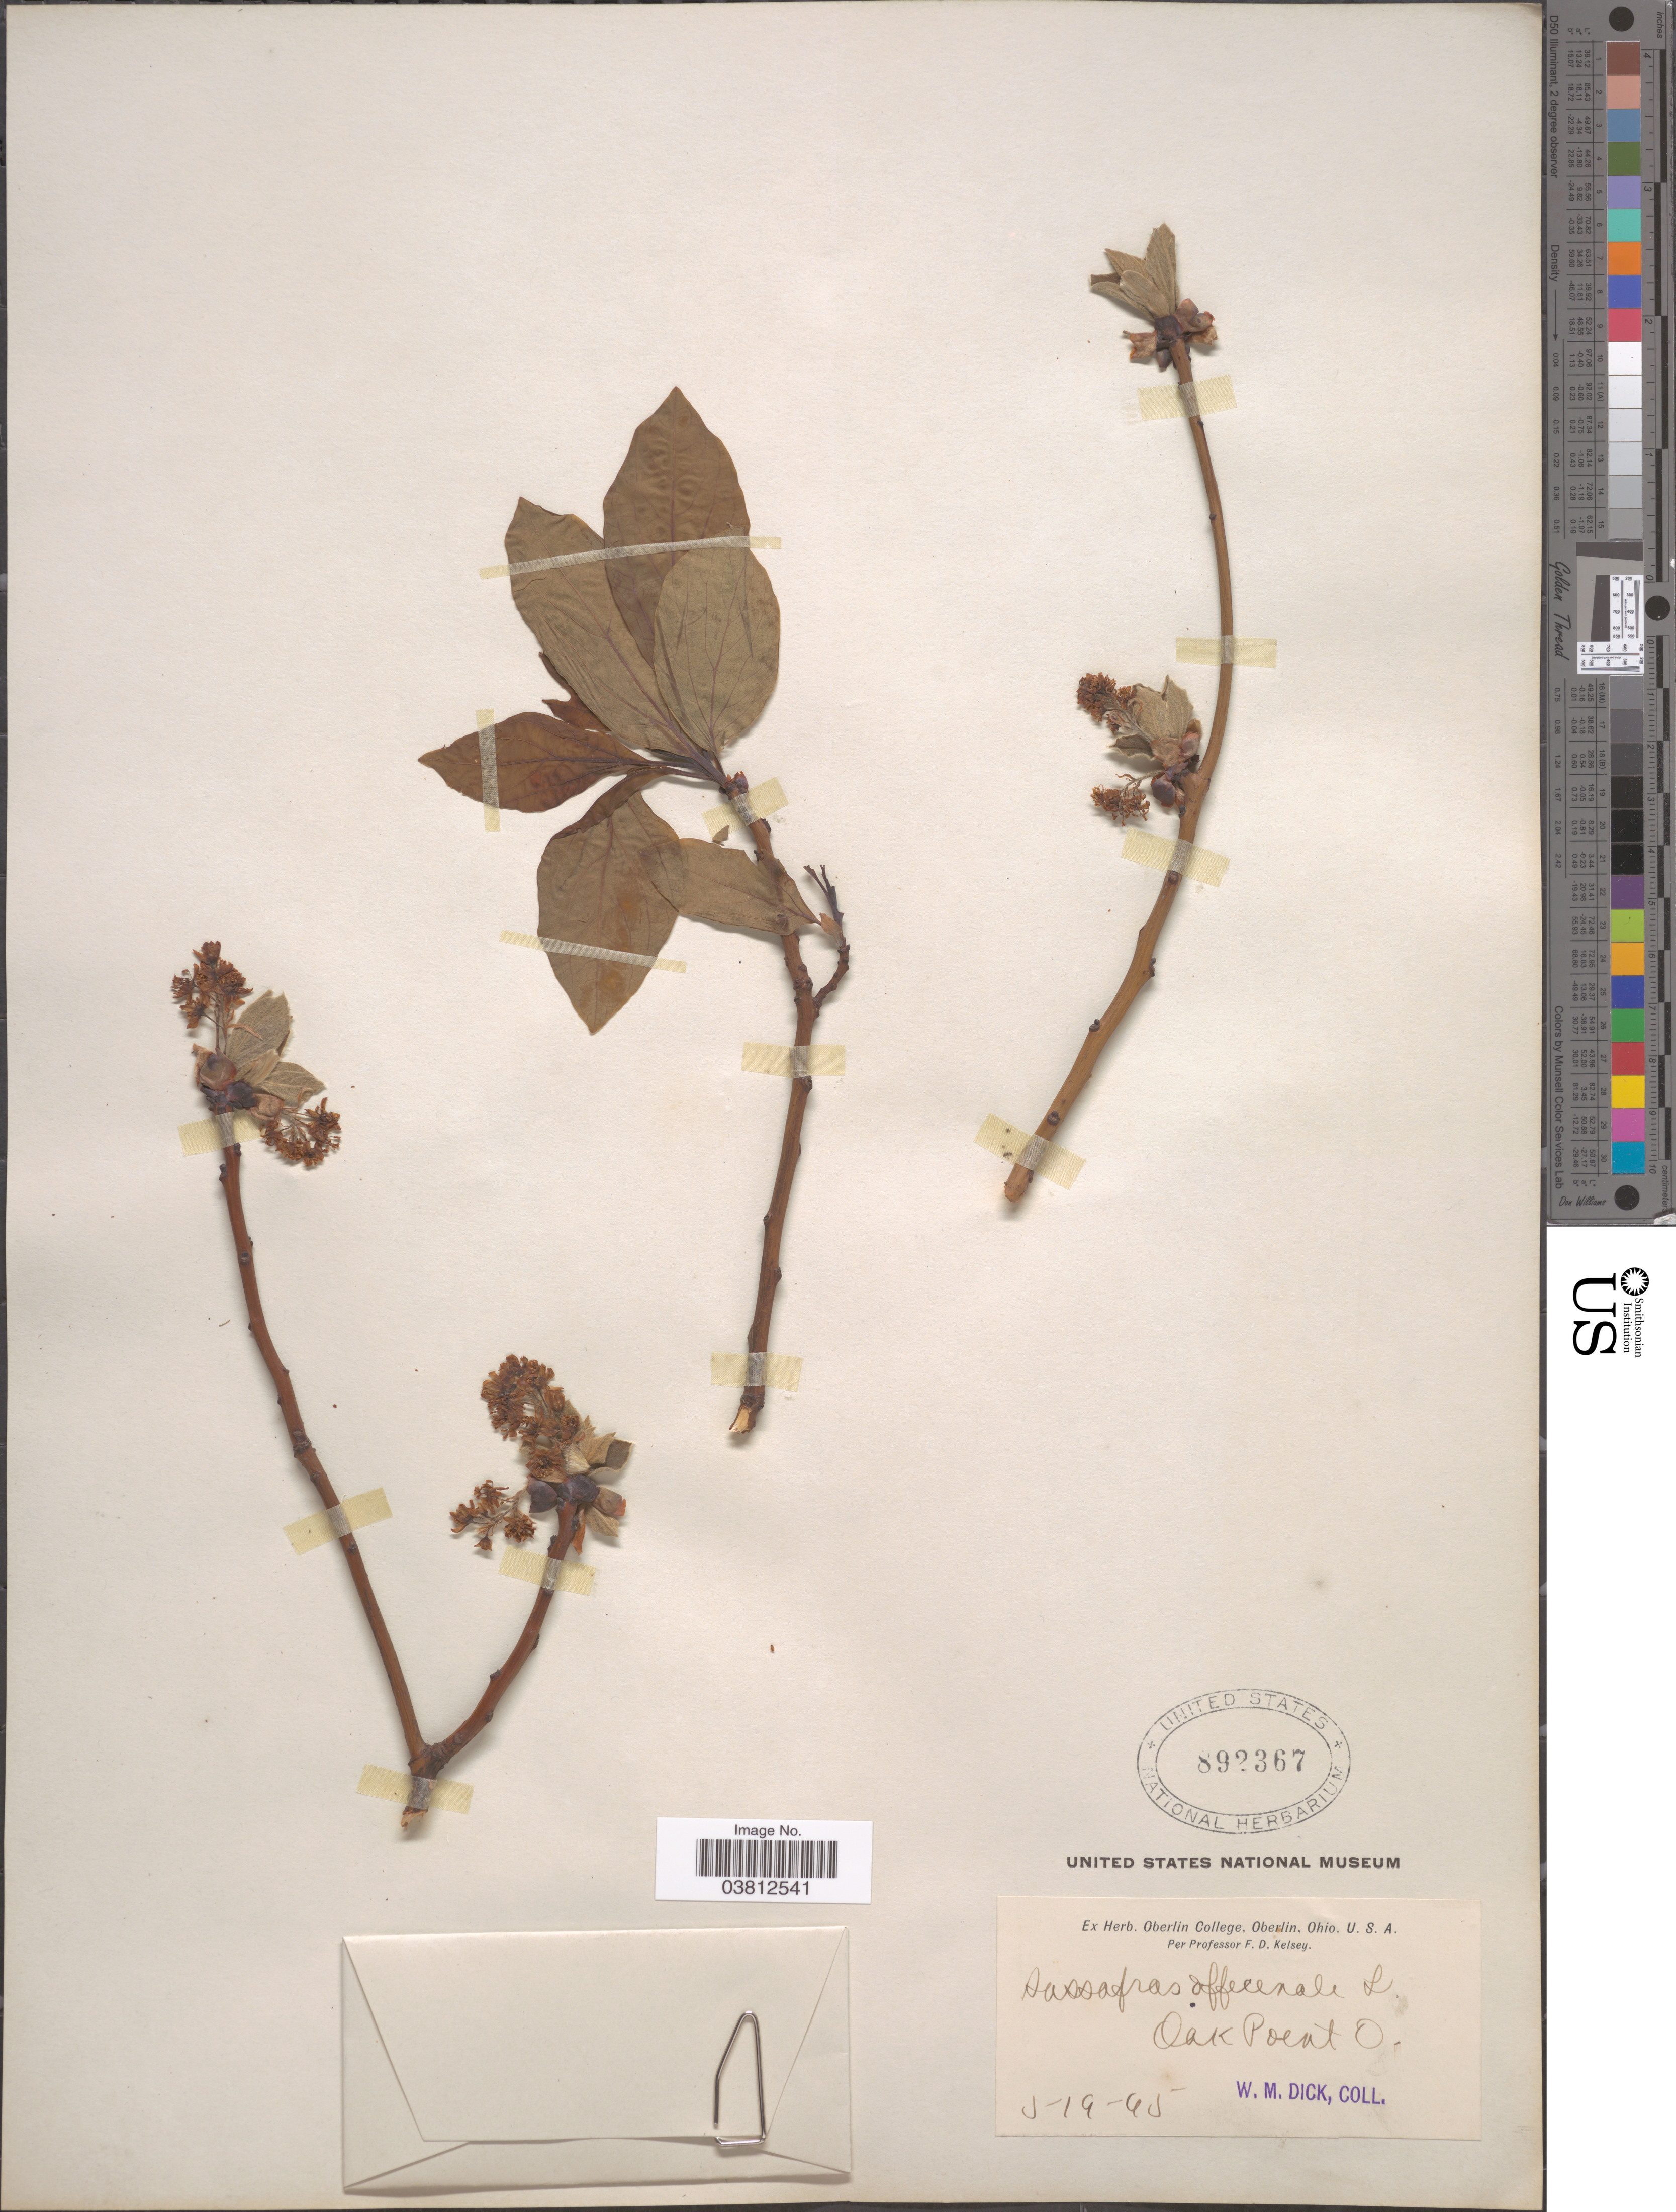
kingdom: Plantae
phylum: Tracheophyta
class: Magnoliopsida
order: Laurales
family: Lauraceae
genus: Sassafras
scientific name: Sassafras albidum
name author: (Nutt.) Nees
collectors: W. Dick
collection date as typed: Transcribed d/m/y: 19/5/95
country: United States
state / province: Ohio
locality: Oak Point.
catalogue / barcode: US 892367